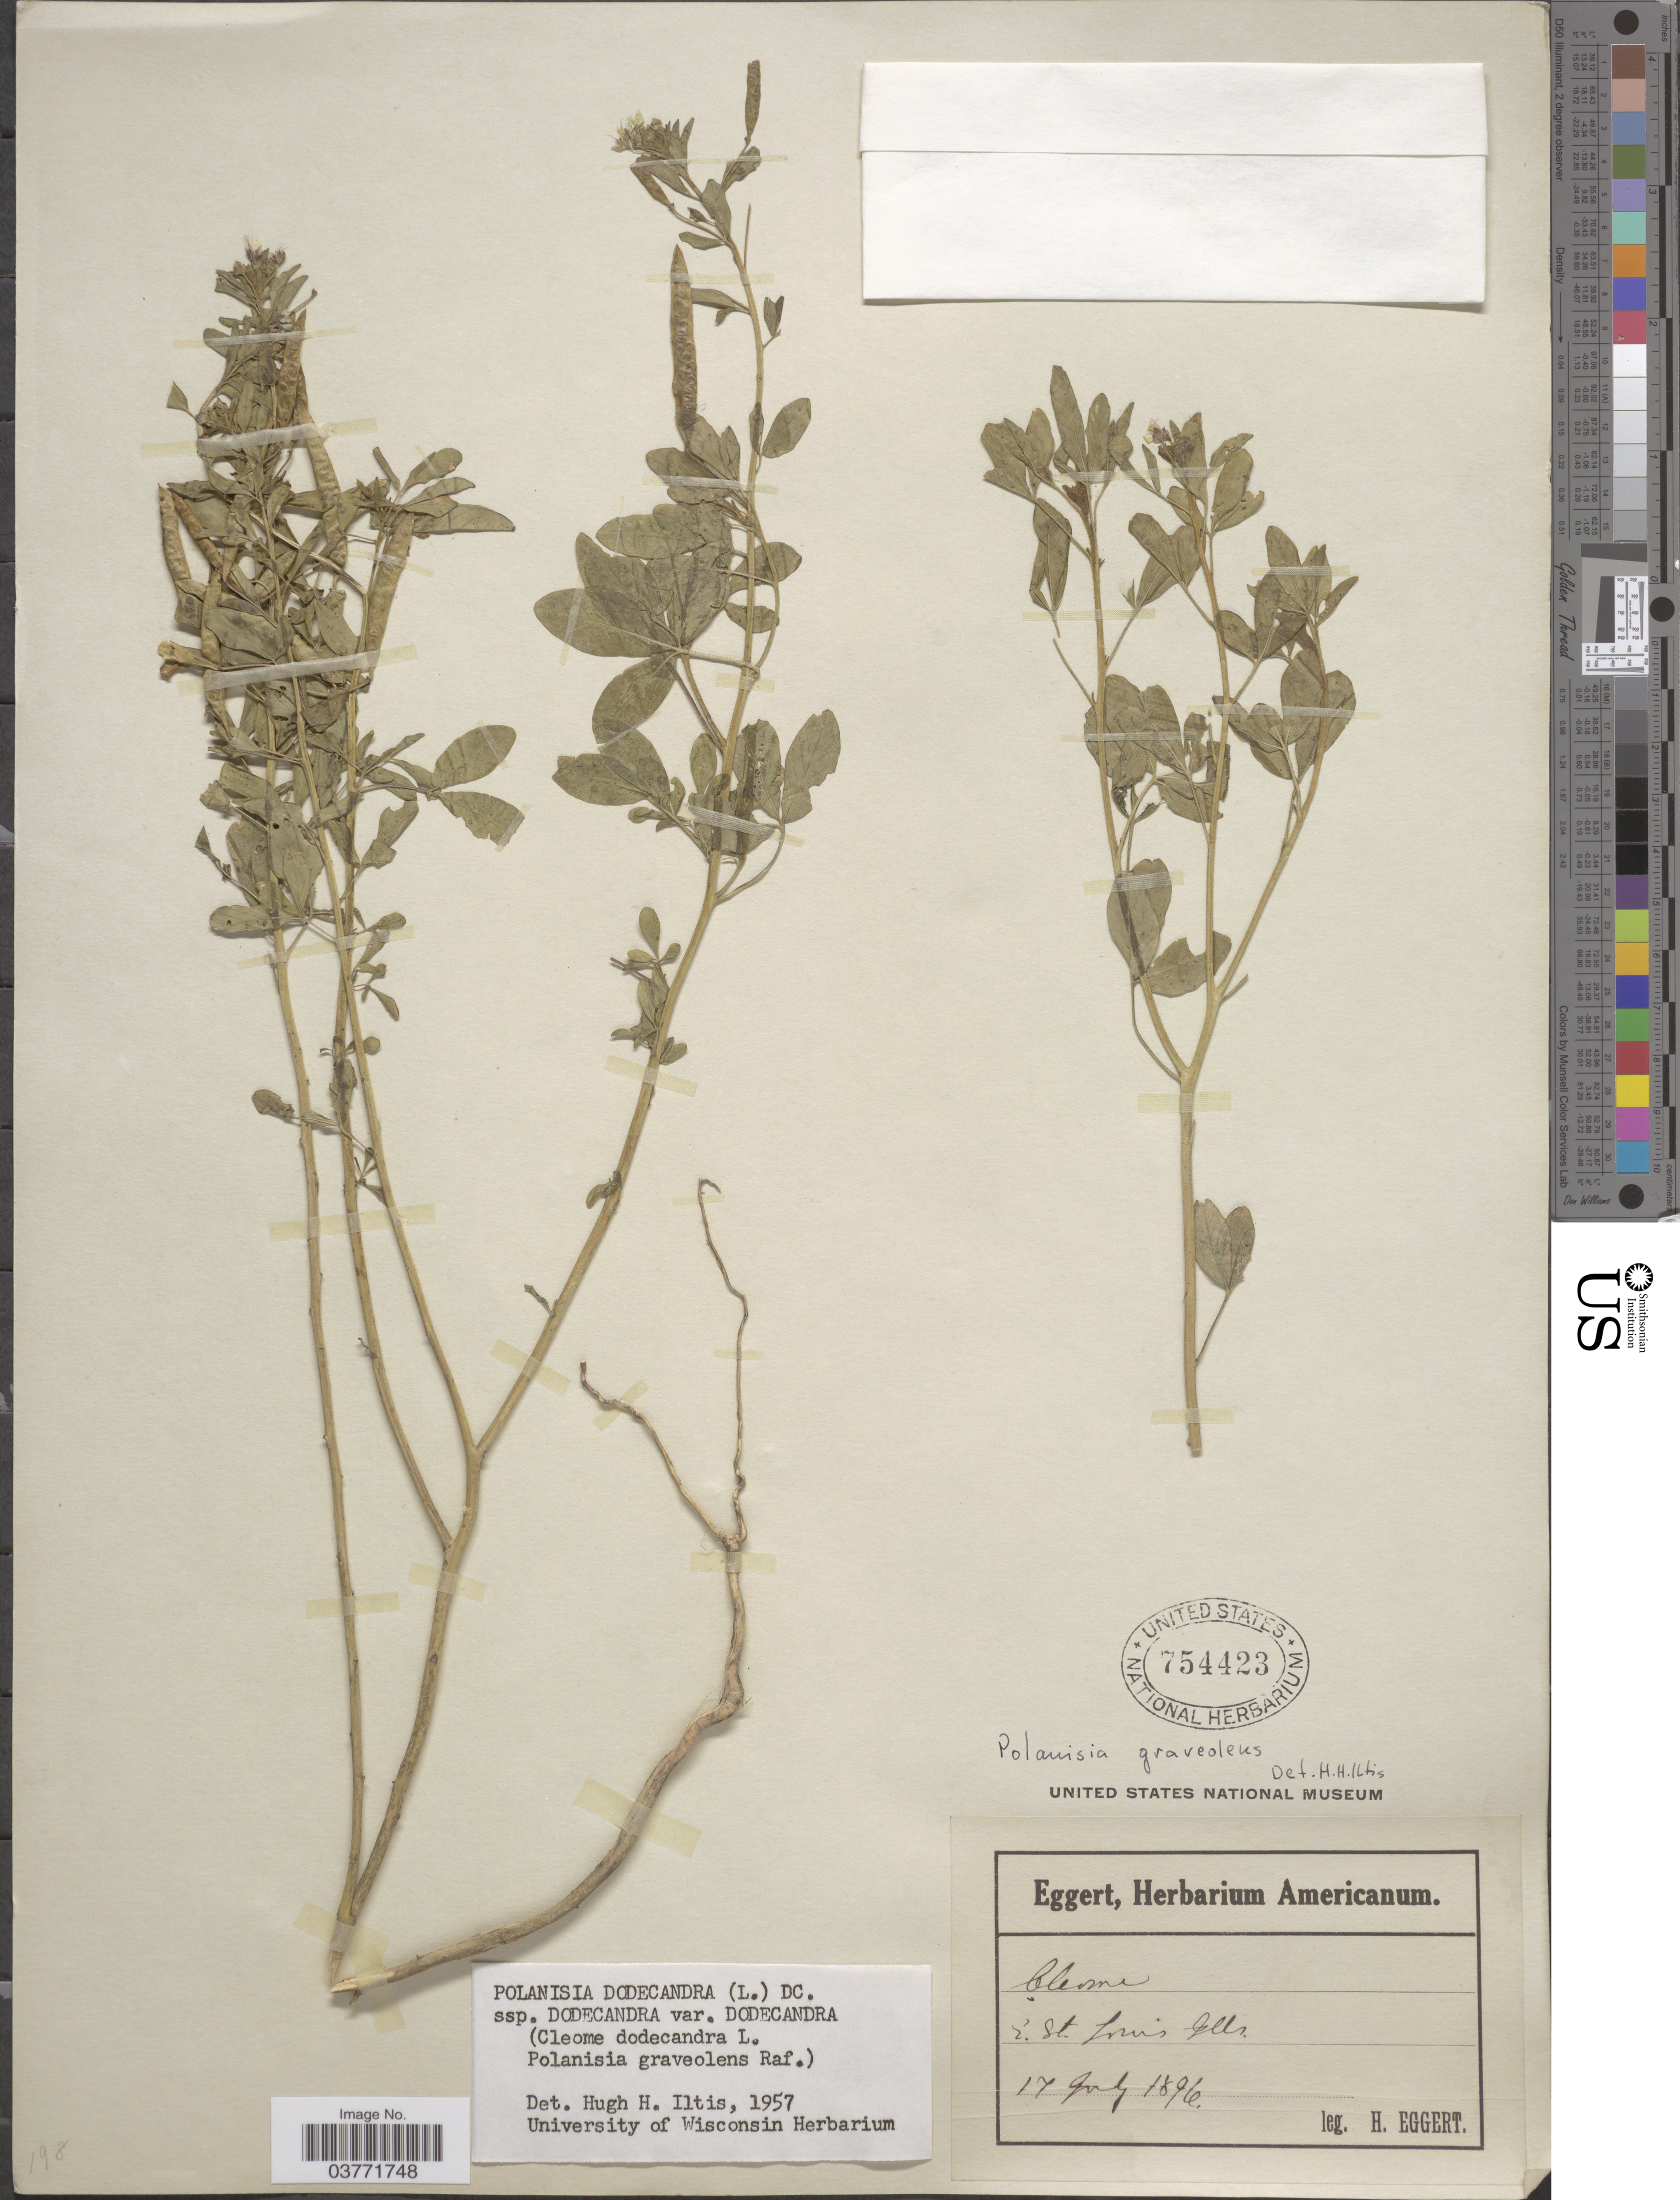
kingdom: Plantae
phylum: Tracheophyta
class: Magnoliopsida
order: Brassicales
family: Cleomaceae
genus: Polanisia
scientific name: Polanisia dodecandra subsp. dodecandra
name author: (L.) DC.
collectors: H. Eggert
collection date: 1896-07-17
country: United States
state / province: Illinois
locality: E. St. Louis.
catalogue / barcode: US 754423